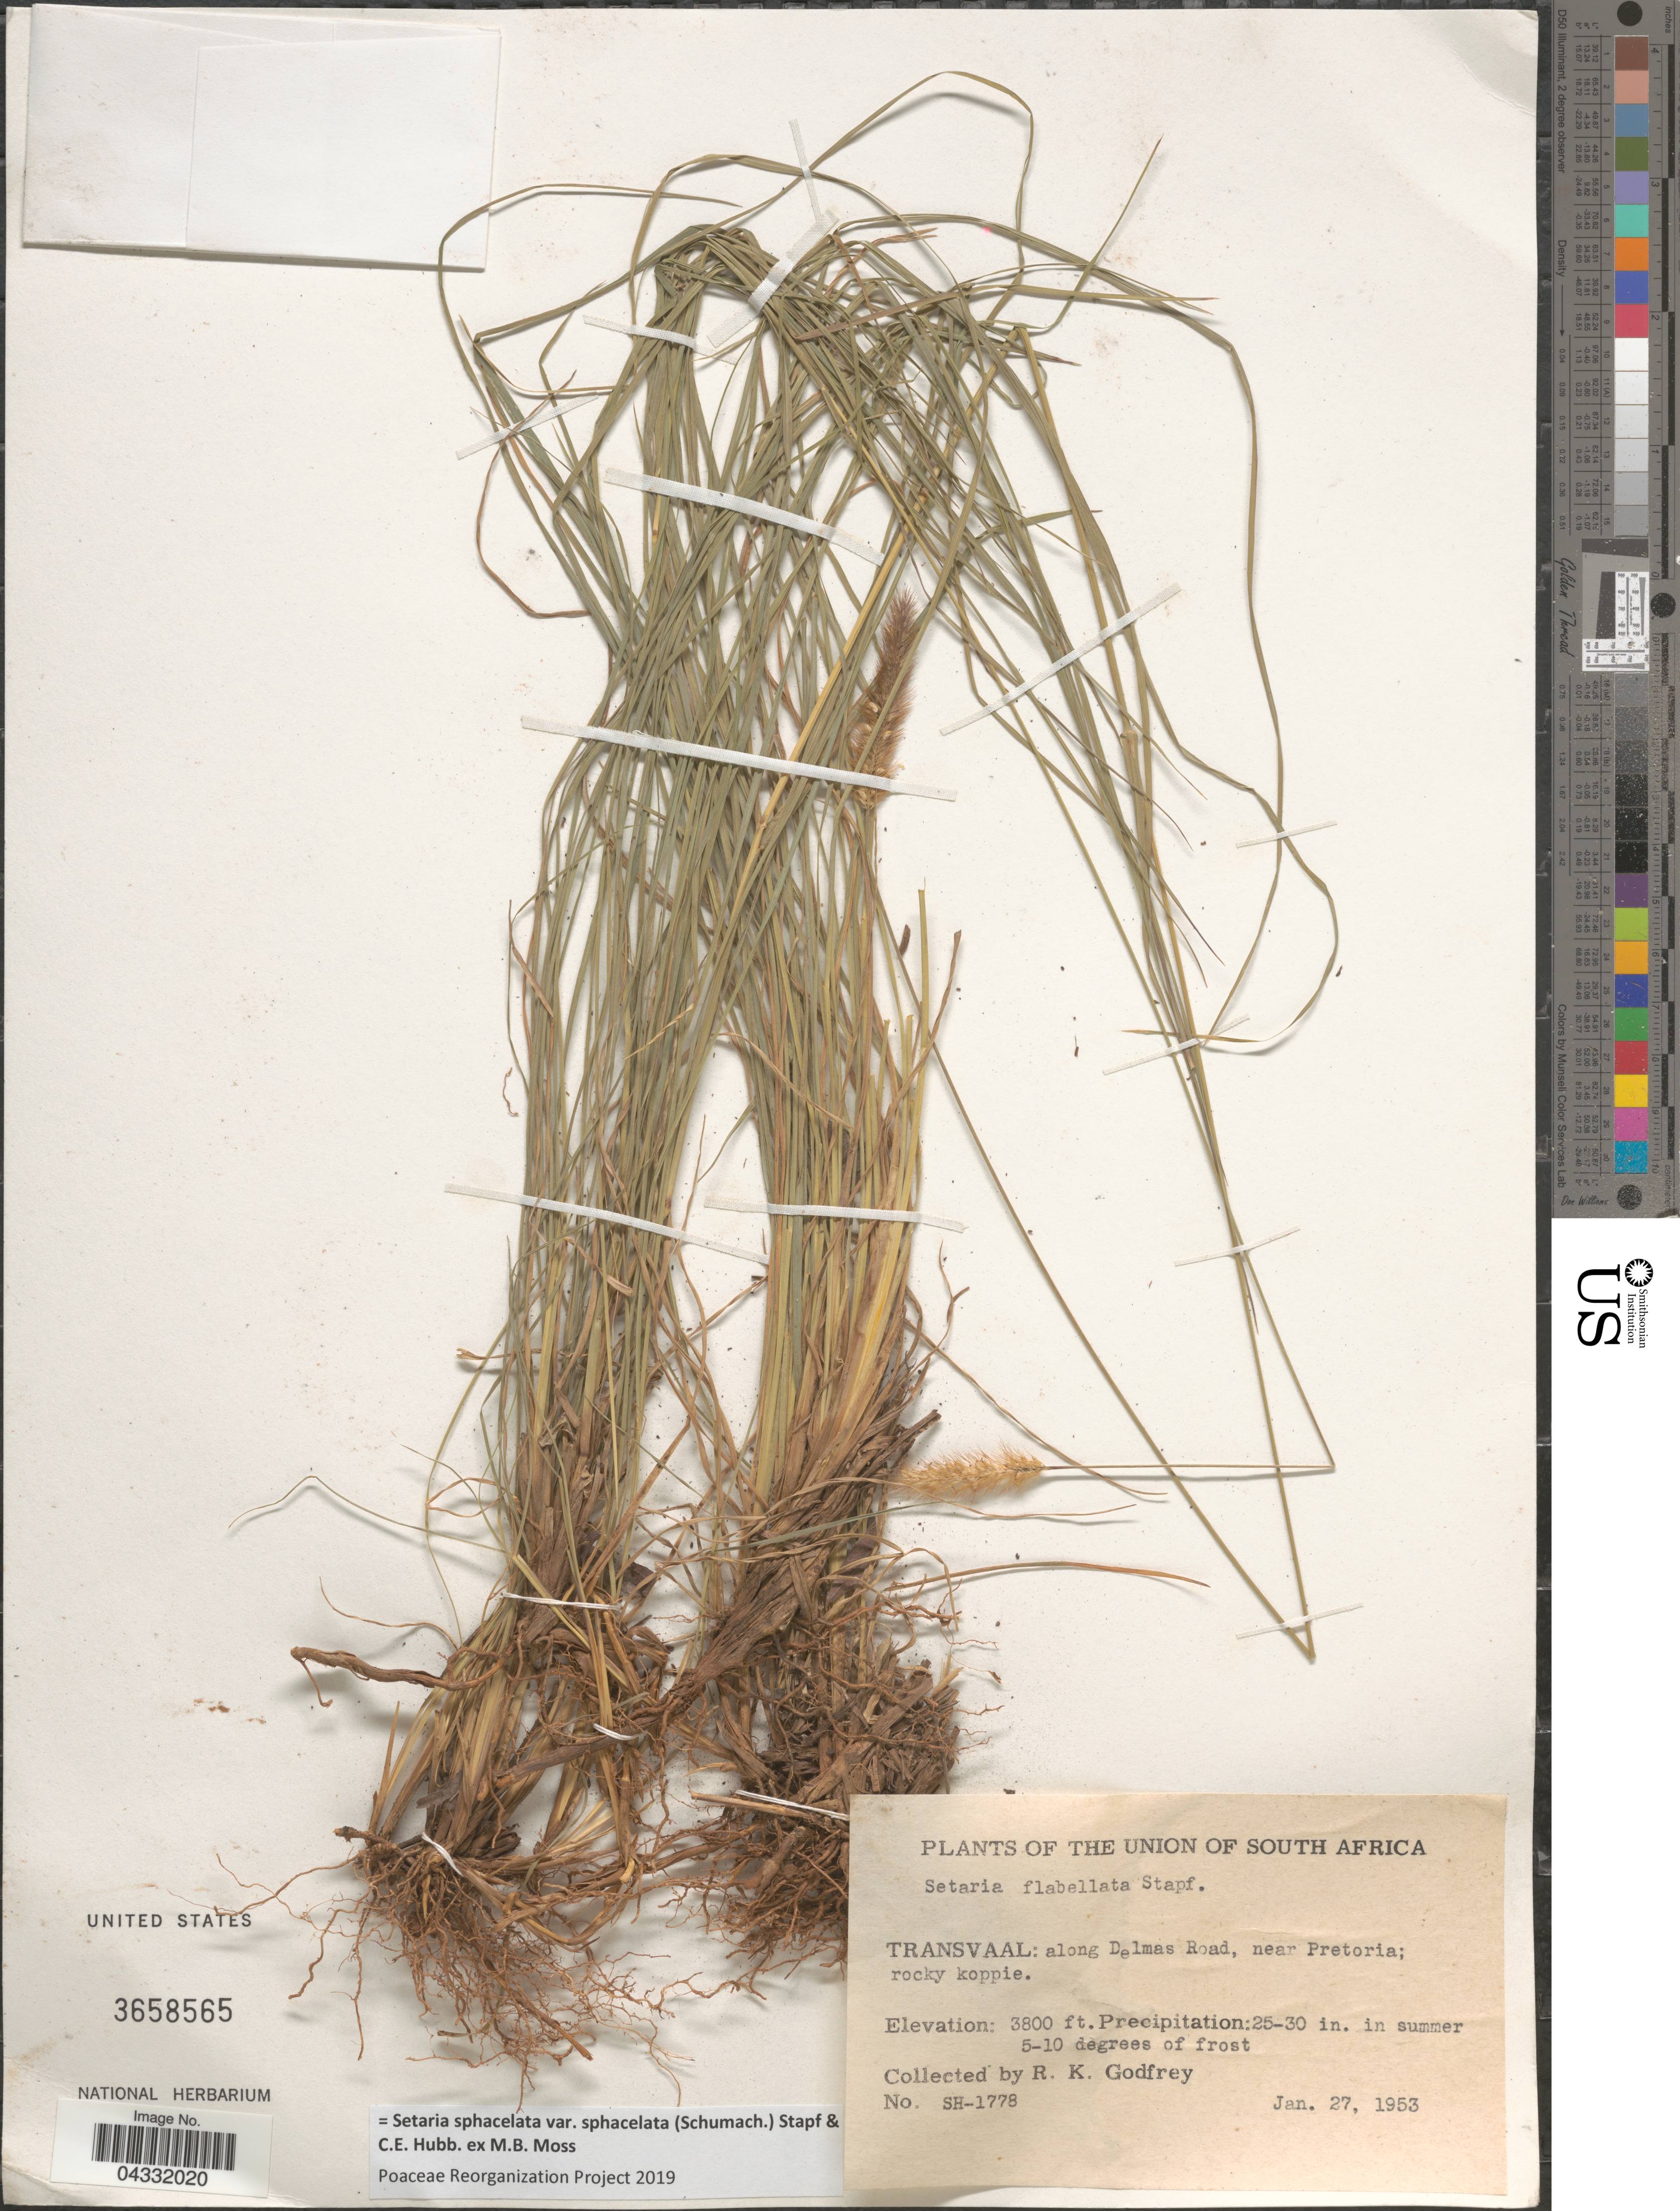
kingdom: Plantae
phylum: Tracheophyta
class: Liliopsida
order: Poales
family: Poaceae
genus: Setaria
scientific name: Setaria sphacelata var. sphacelata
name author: (Schumach.) Stapf & C. E. Hubb. ex M.B. Moss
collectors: R. K. Godfrey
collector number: SH-1778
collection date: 1953-01-27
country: South Africa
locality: Union of South Africa. Transvaal: along Delmas Road, near Pretoria.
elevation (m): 1158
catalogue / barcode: US 3658565